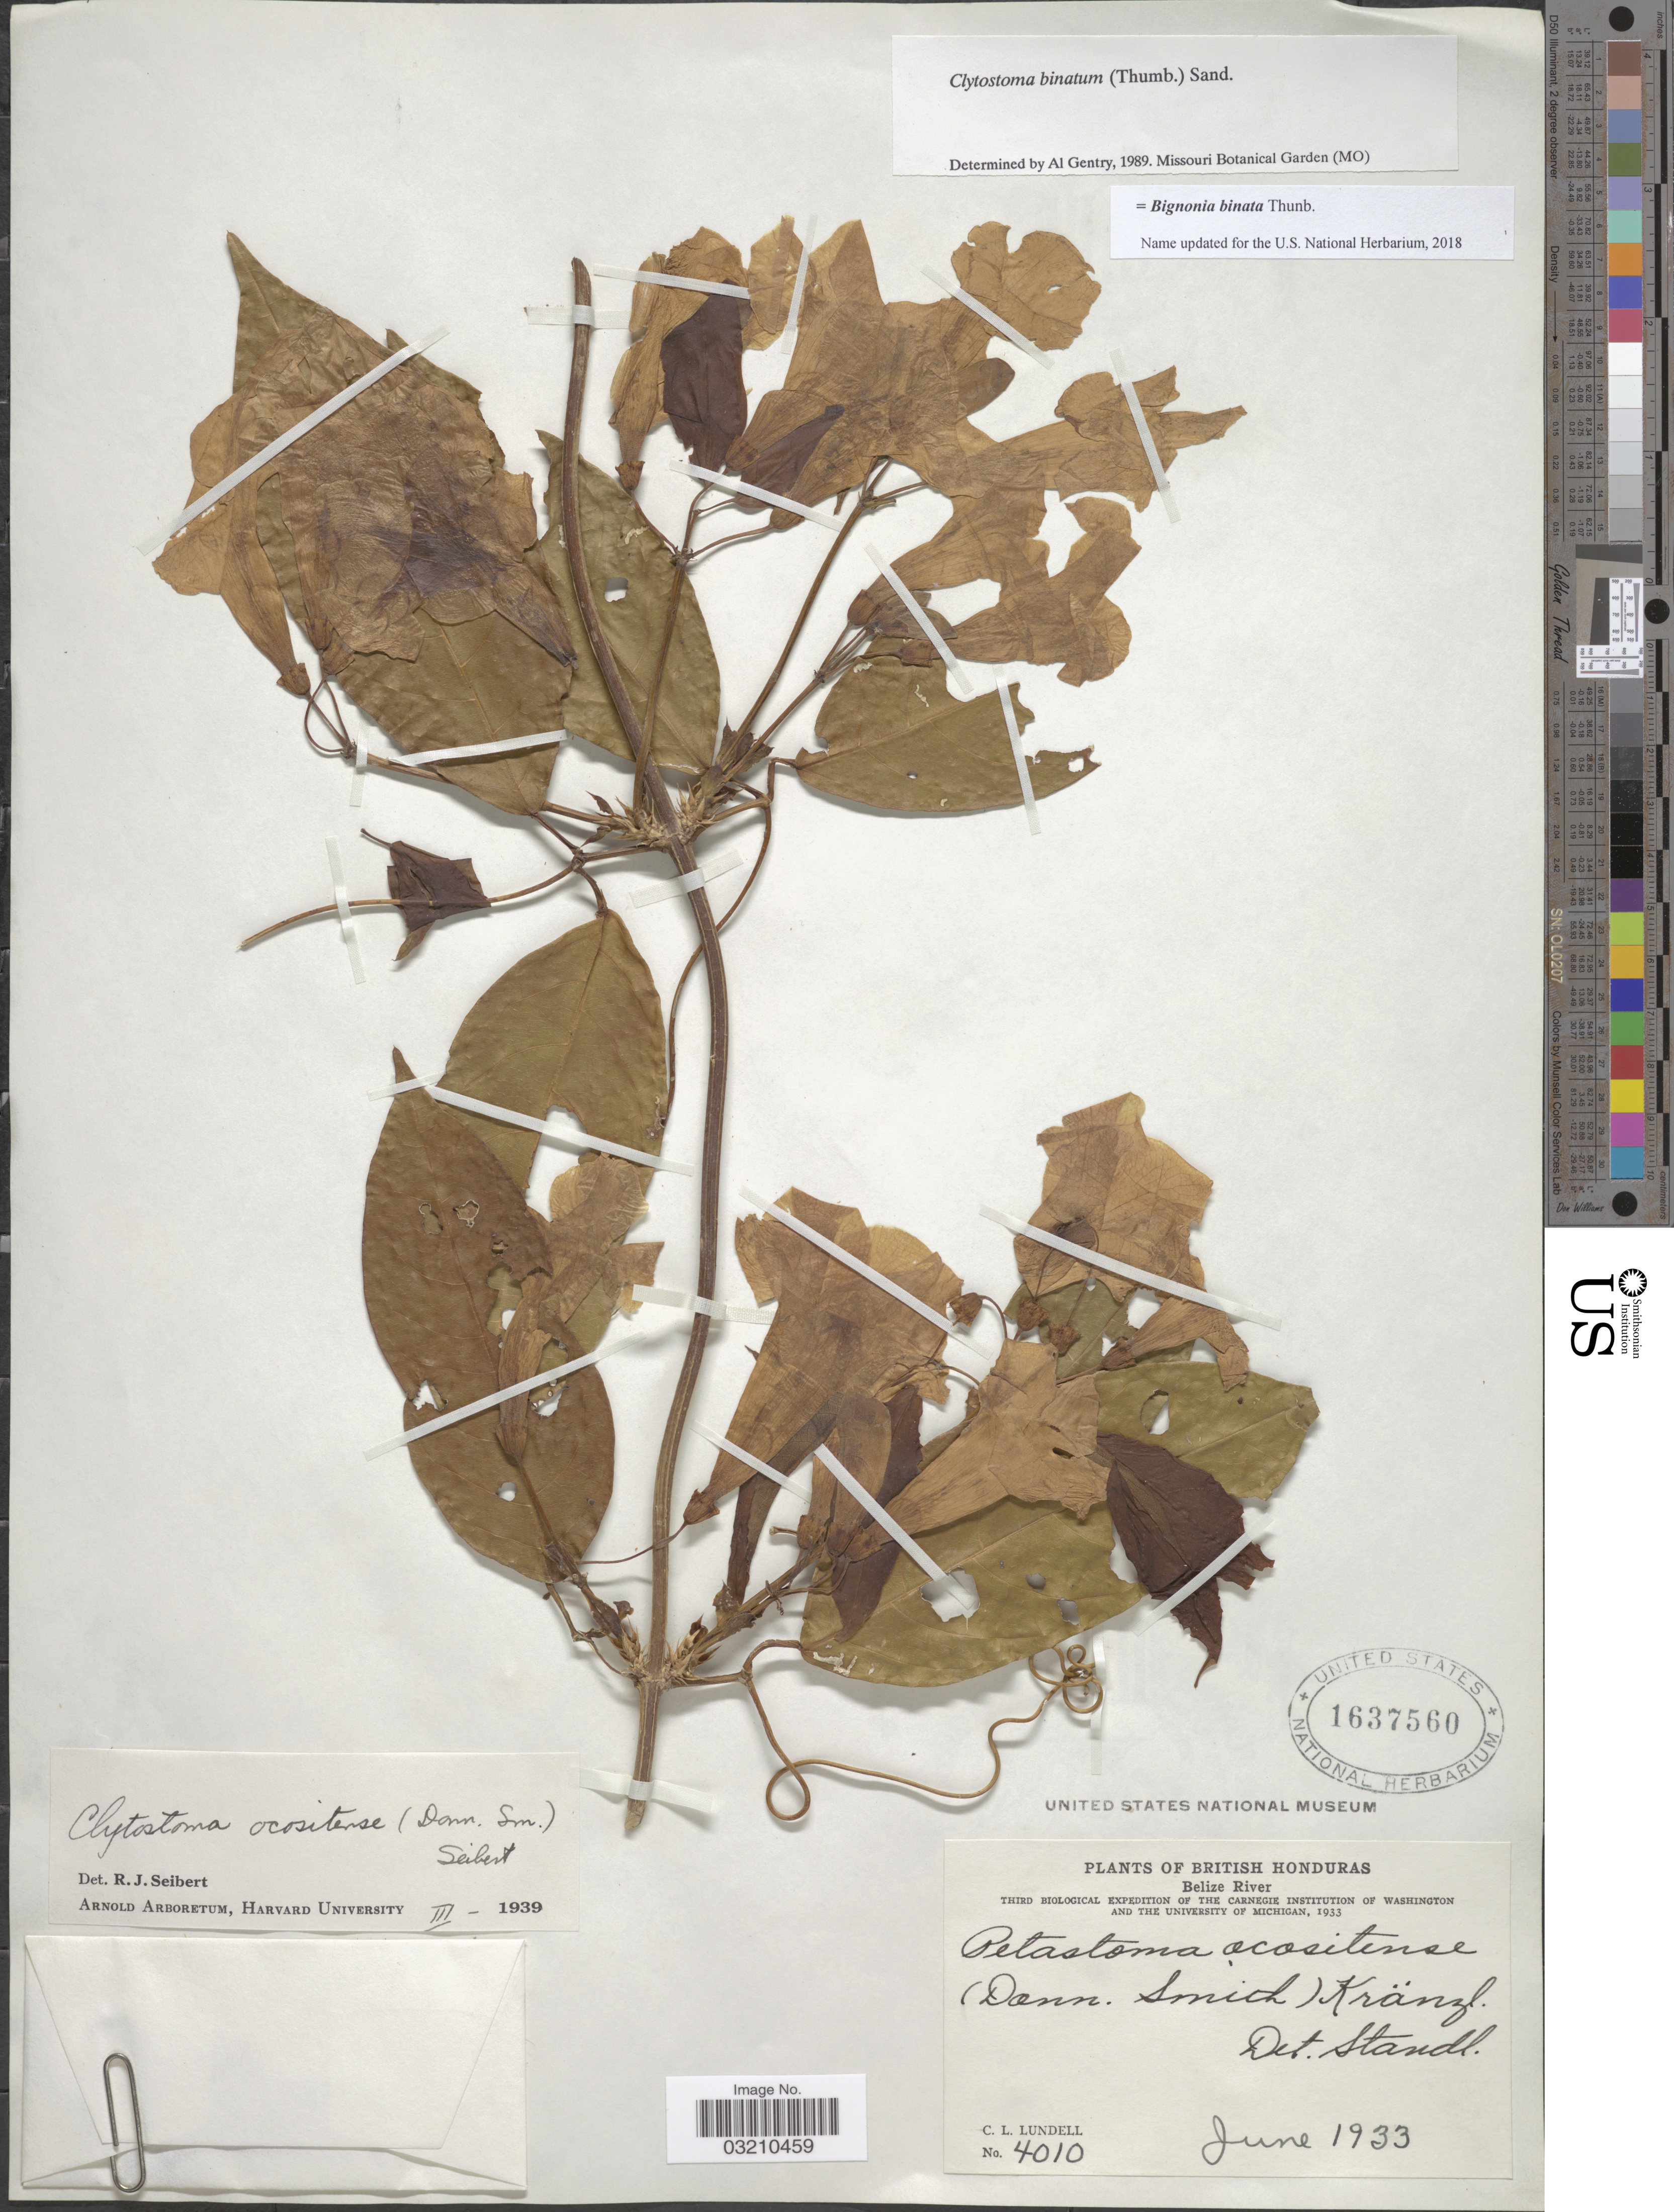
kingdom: Plantae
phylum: Tracheophyta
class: Magnoliopsida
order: Lamiales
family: Bignoniaceae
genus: Bignonia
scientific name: Bignonia binata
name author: Thunb.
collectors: C. L. Lundell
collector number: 4010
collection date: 1933-06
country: Belize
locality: British Honduras. Belize River.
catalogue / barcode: US 1637560